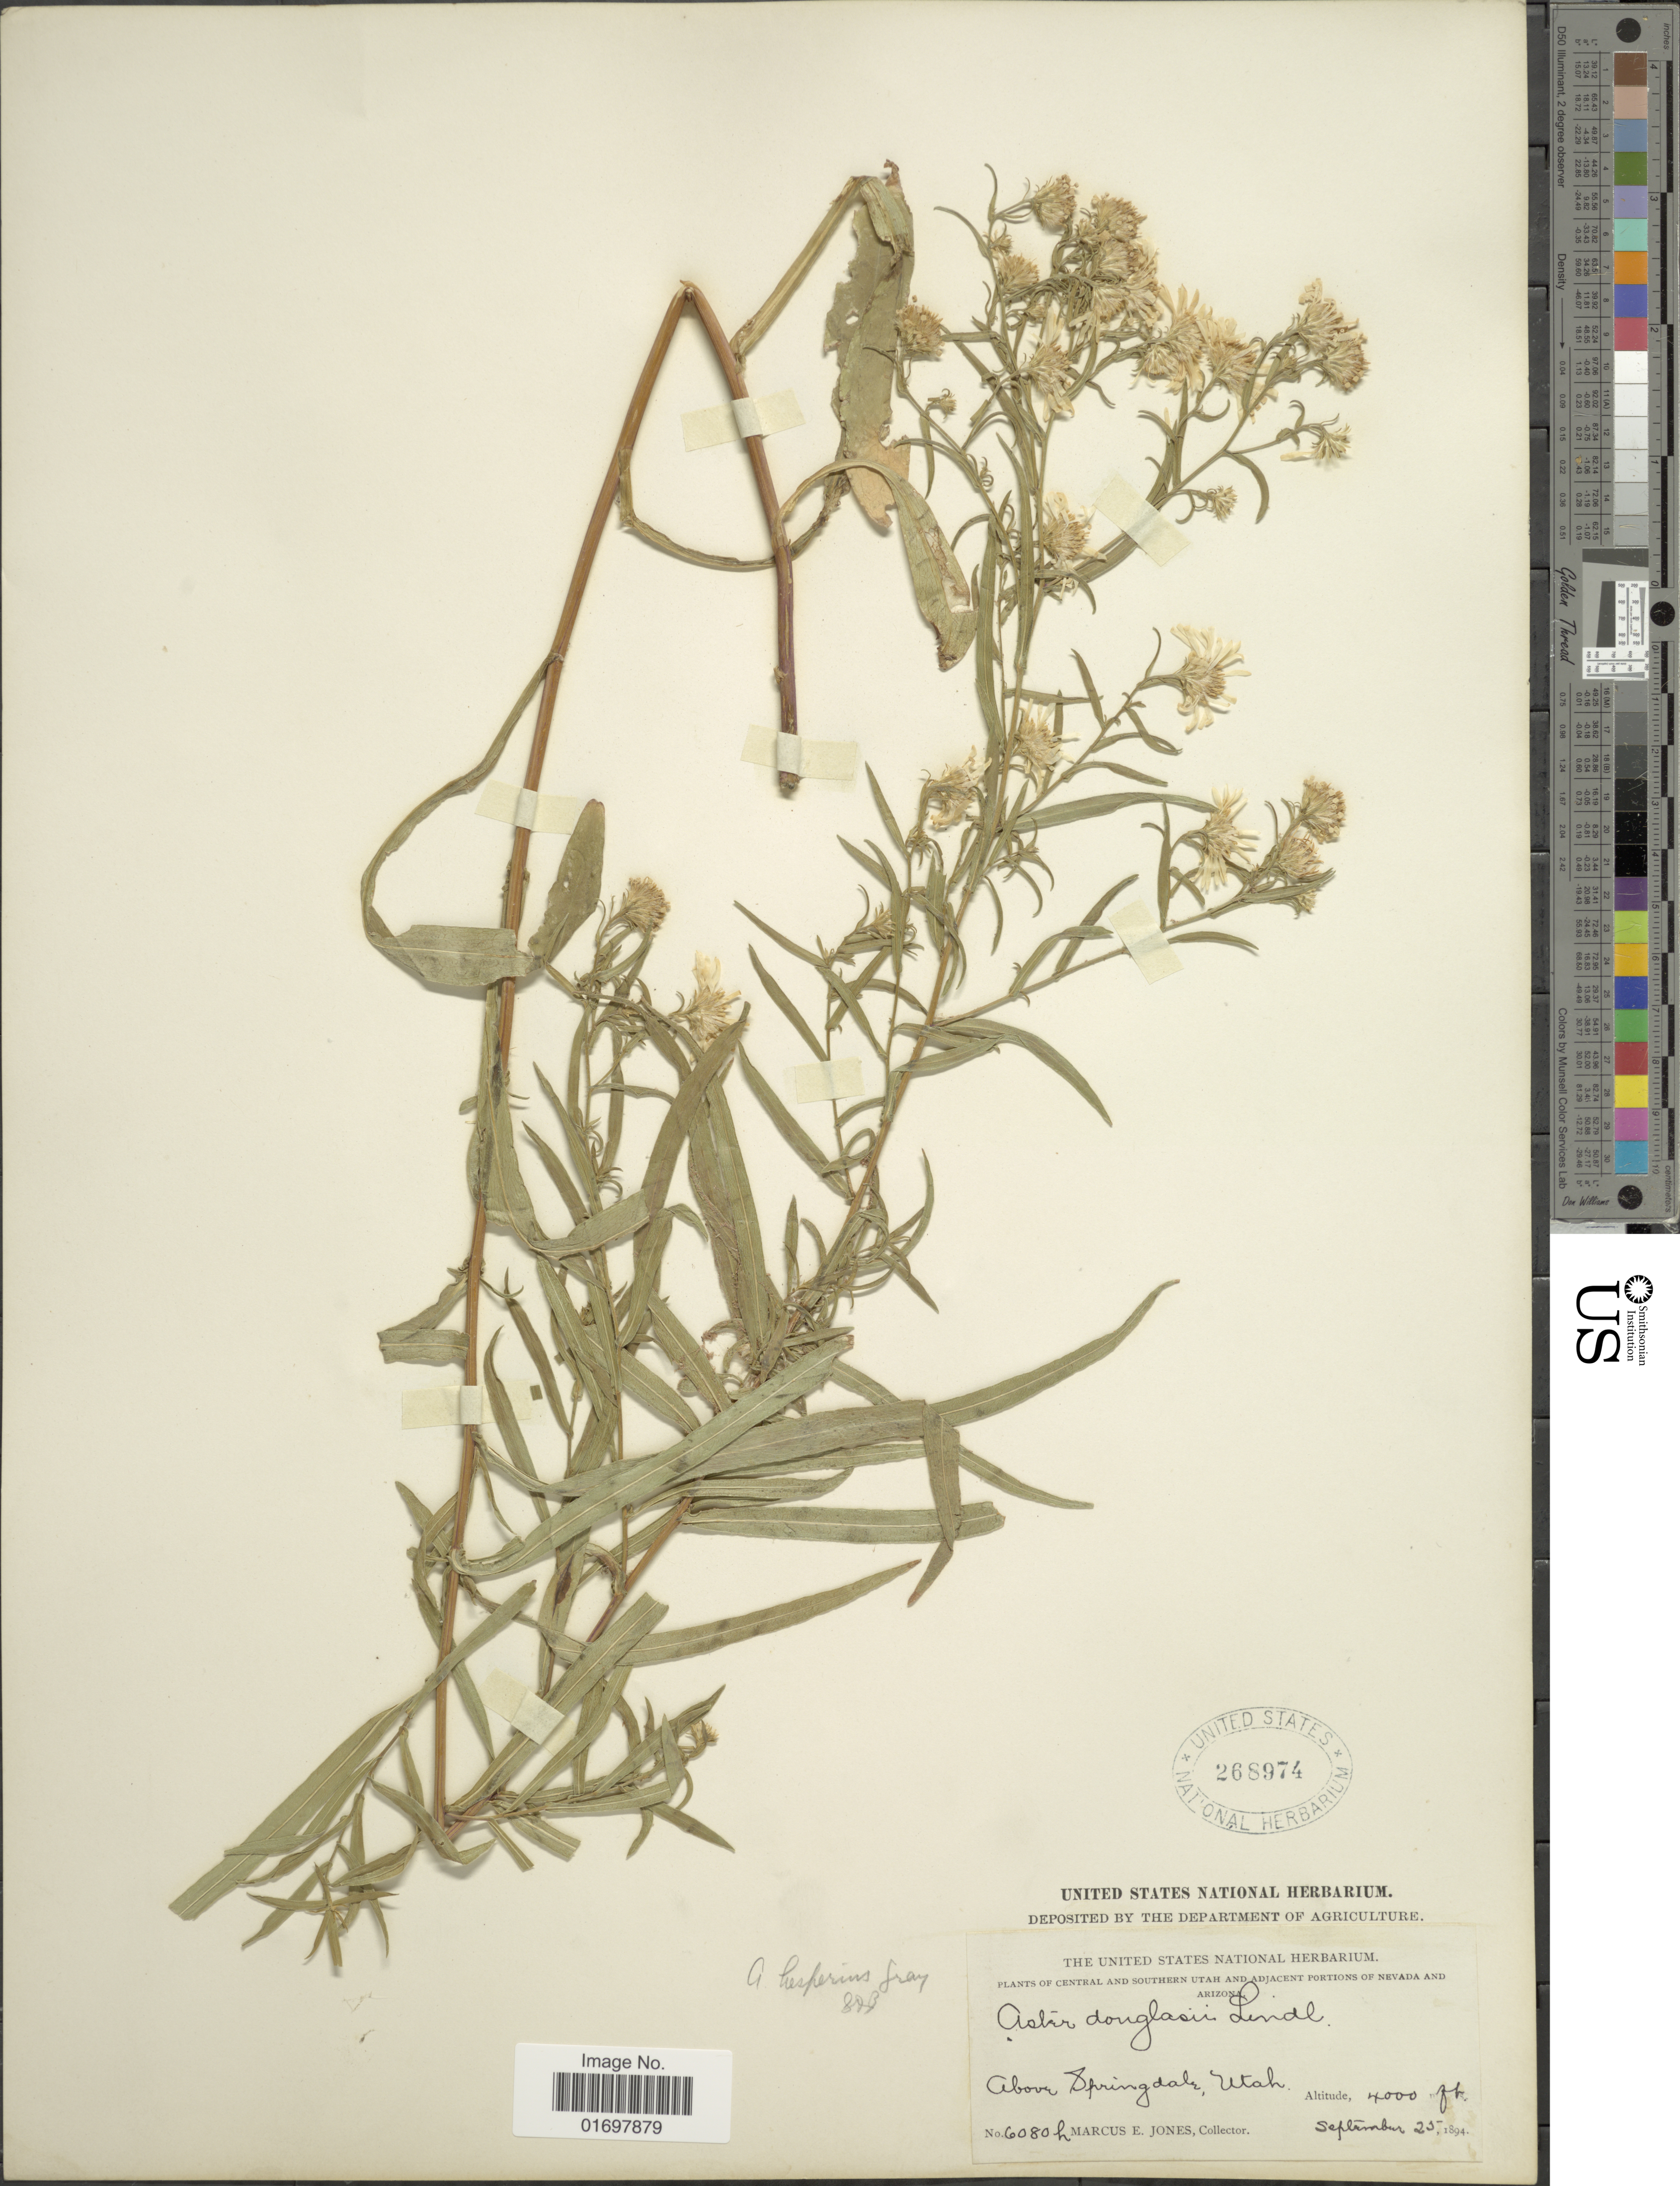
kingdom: Plantae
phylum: Tracheophyta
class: Magnoliopsida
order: Asterales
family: Asteraceae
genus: Symphyotrichum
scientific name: Symphyotrichum lanceolatum var. hesperium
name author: (A. Gray) G.L. Nesom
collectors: M. E. Jones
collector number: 6080h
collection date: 1894-09-25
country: United States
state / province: Utah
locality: Above Springdale, Utah.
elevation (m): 1219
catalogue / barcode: US 268974